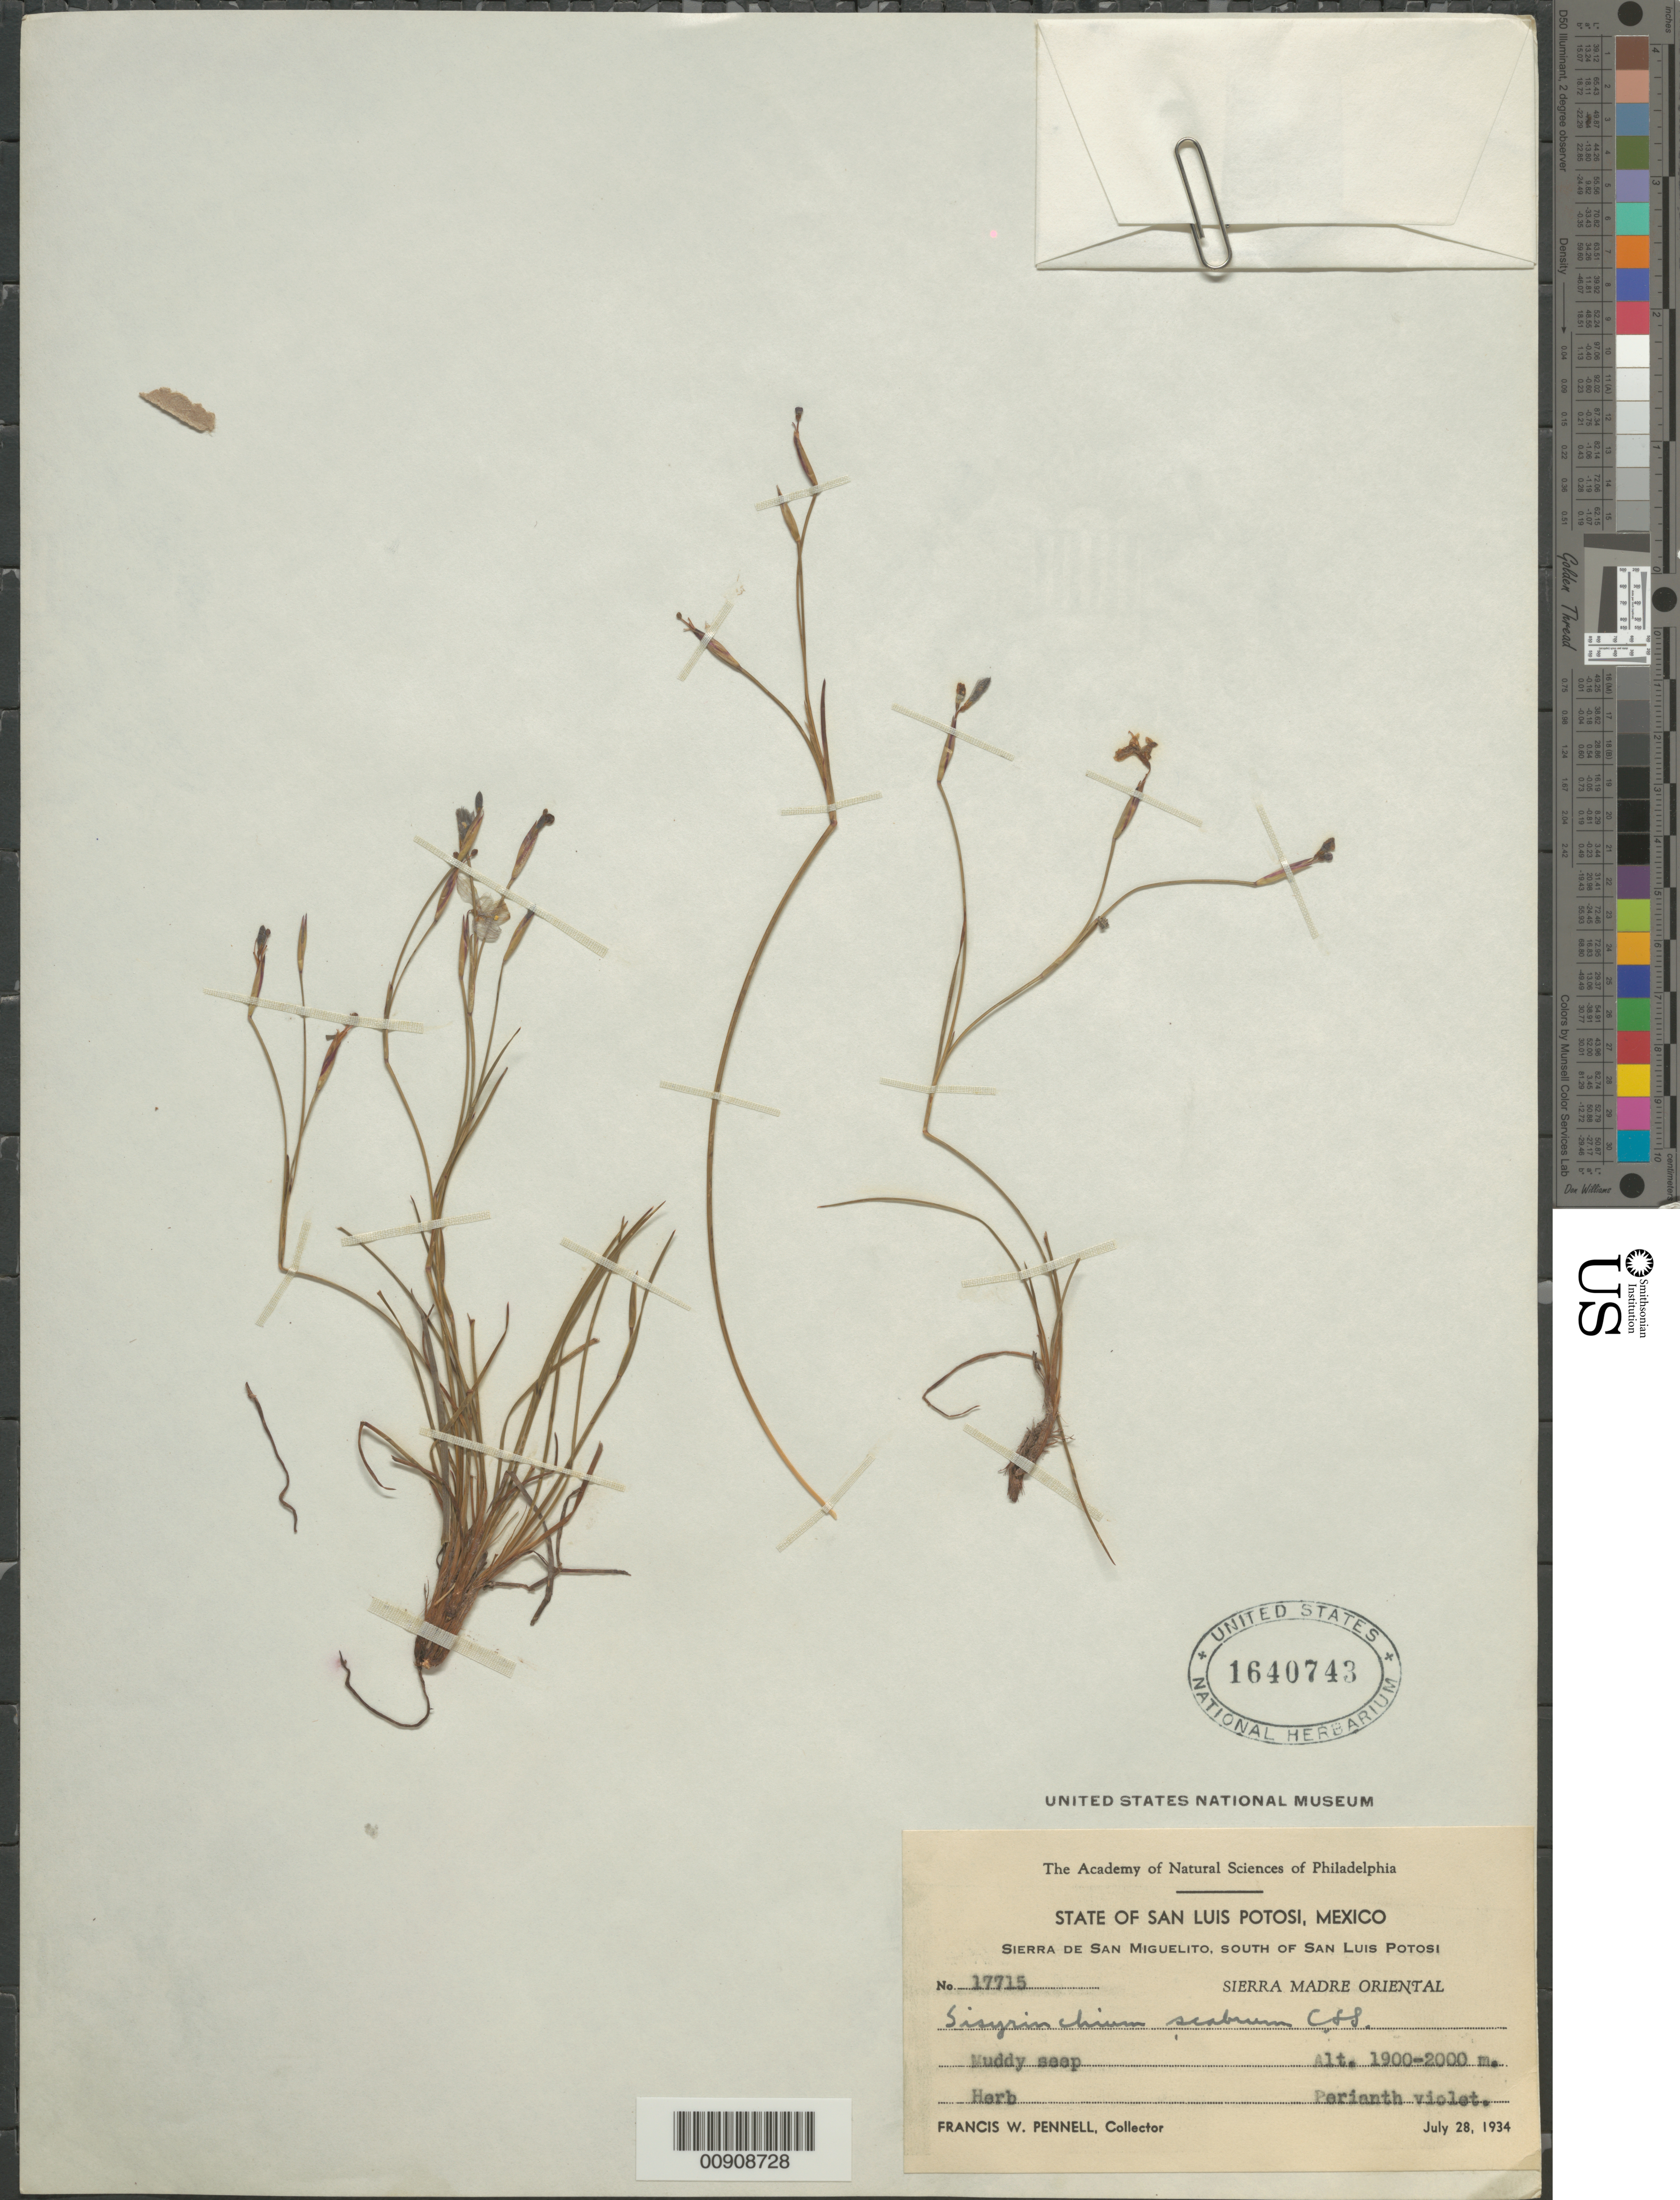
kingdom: Plantae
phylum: Tracheophyta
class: Liliopsida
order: Asparagales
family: Iridaceae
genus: Sisyrinchium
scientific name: Sisyrinchium scabrum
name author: Schltdl. & Cham.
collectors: F. W. Pennell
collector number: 17715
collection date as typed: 28 Jul 1934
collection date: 1934-07-28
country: Mexico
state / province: San Luis Potosí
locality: Sierra San Miguelito, south of San Luis Potosí, State of San Luis Potosí. Sierra Madre Oriental.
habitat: Muddy seep.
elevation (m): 2000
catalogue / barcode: US 1640743